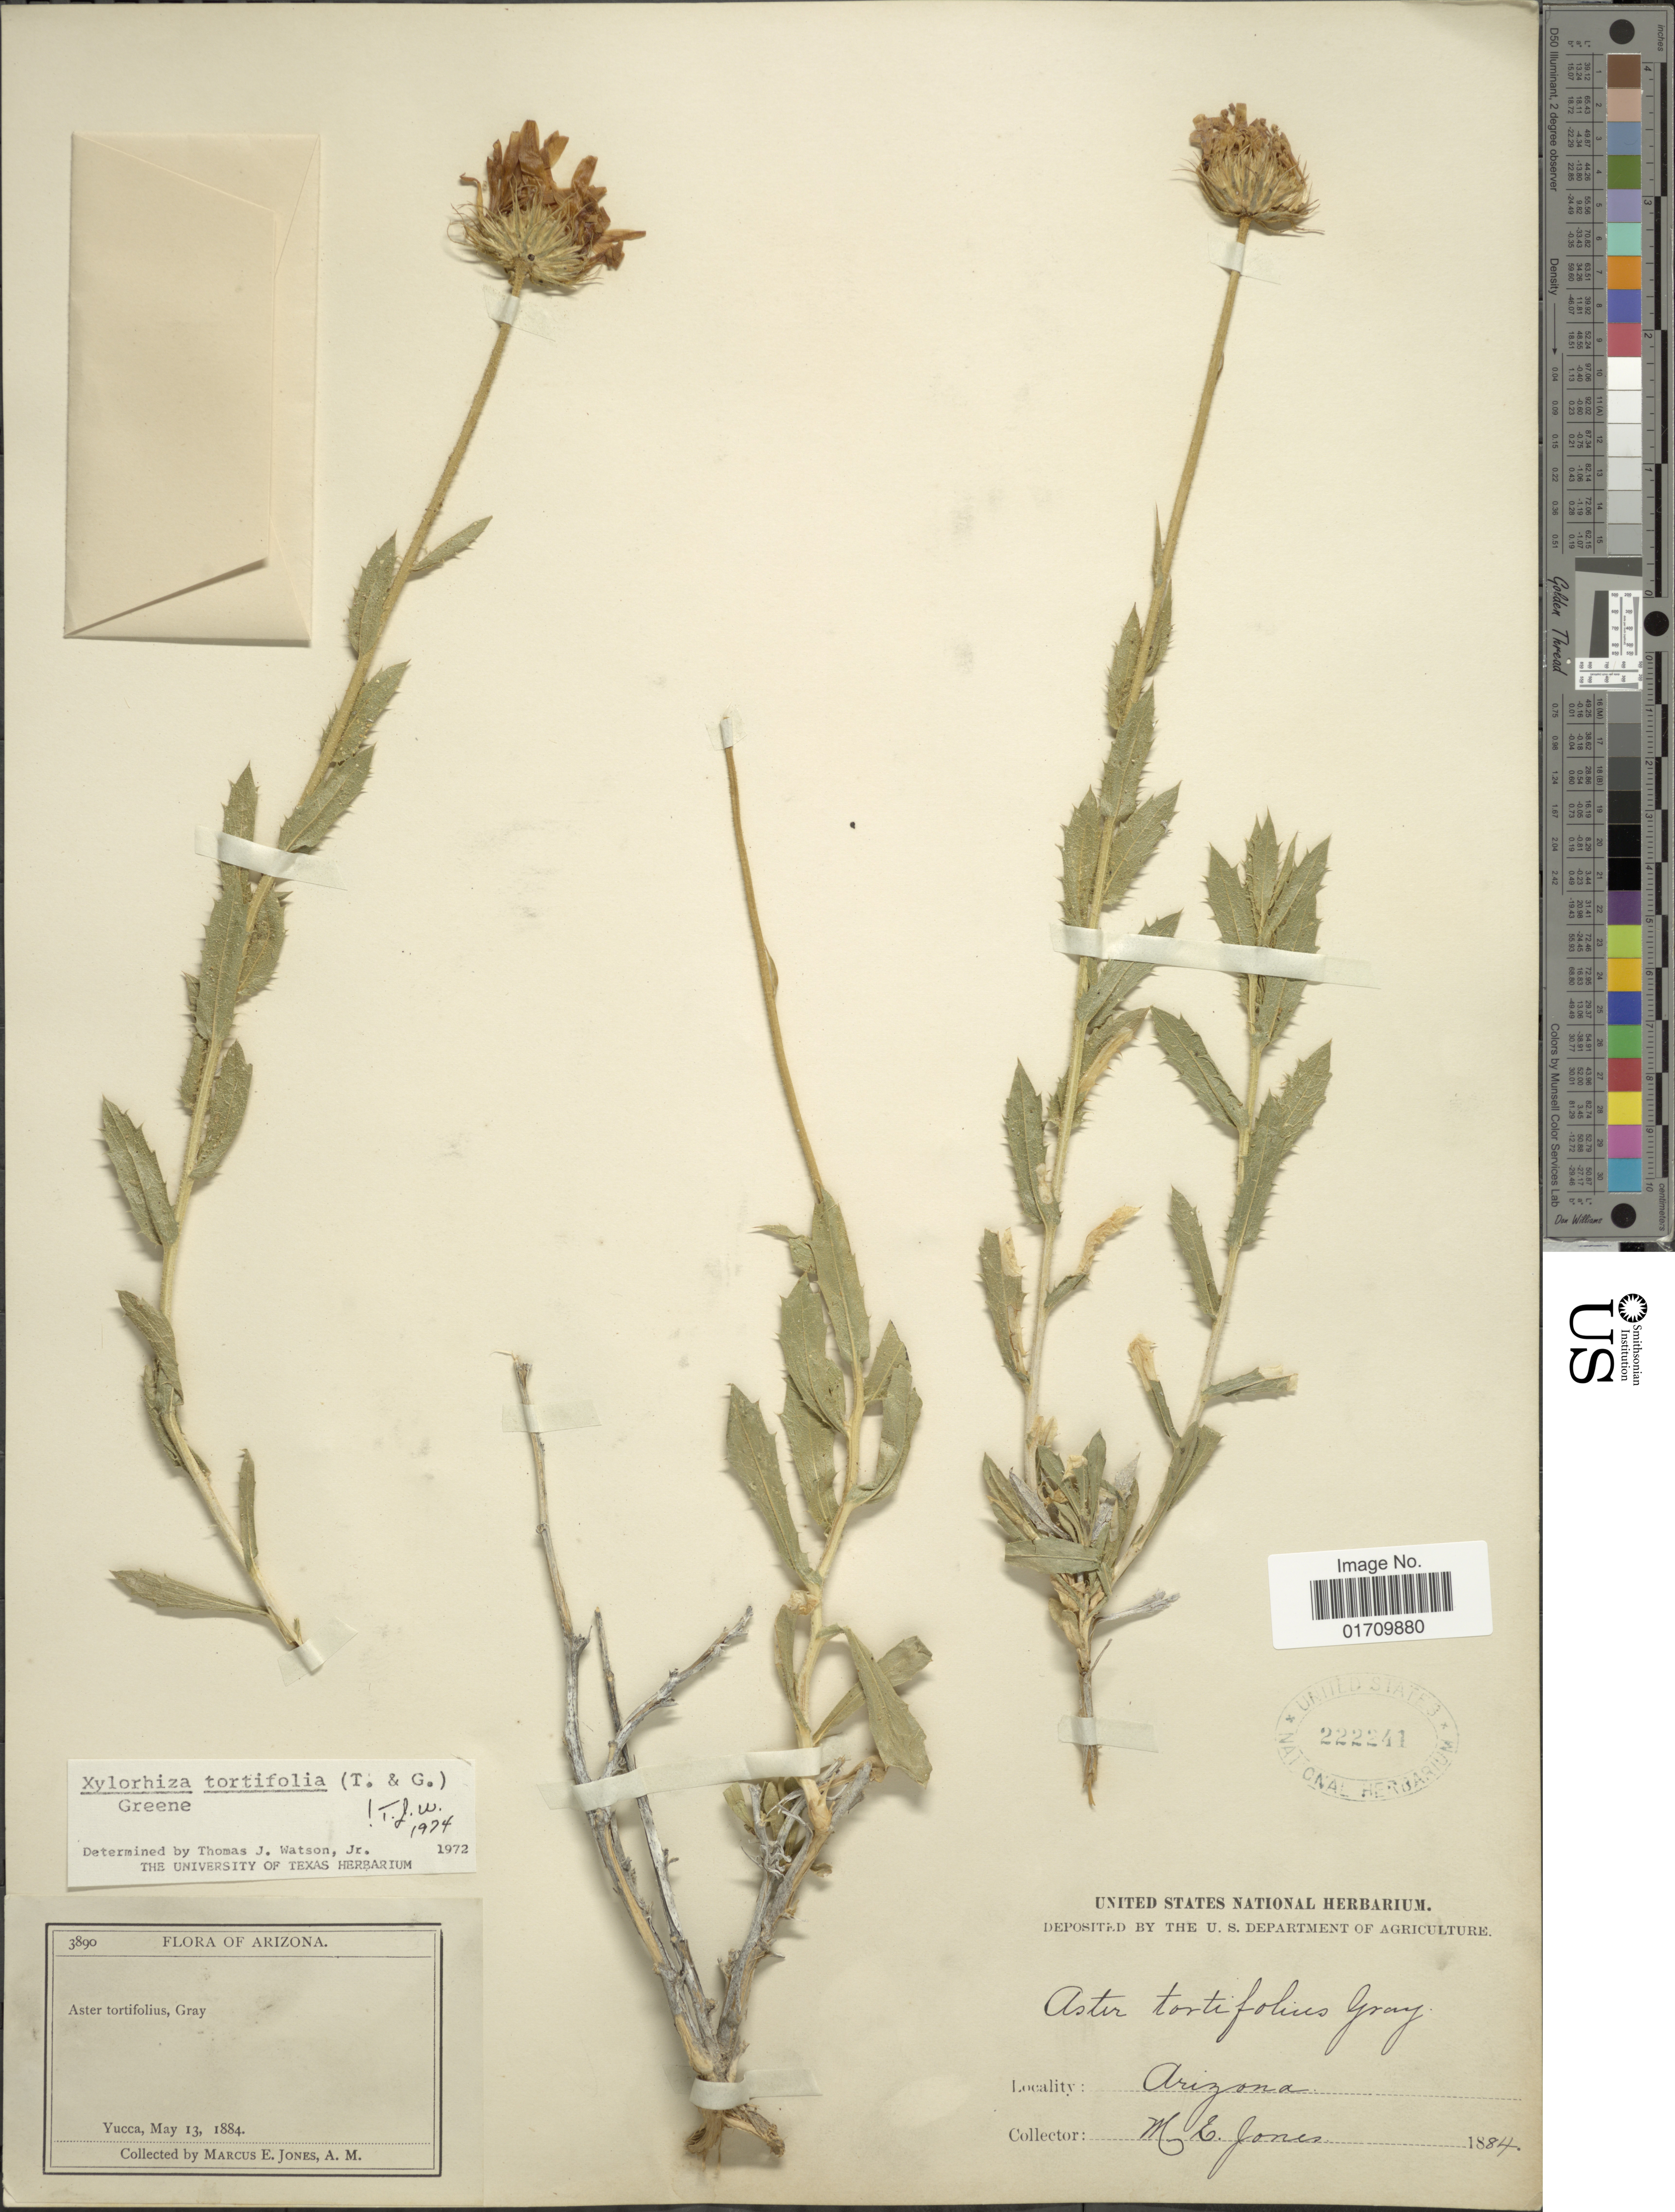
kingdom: Plantae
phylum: Tracheophyta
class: Magnoliopsida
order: Asterales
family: Asteraceae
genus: Xylorhiza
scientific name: Xylorhiza tortifolia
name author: (Torr. & A. Gray) Greene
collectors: M. E. Jones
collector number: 3890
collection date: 1884-05-13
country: United States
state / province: Arizona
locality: Yucca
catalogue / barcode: US 222241